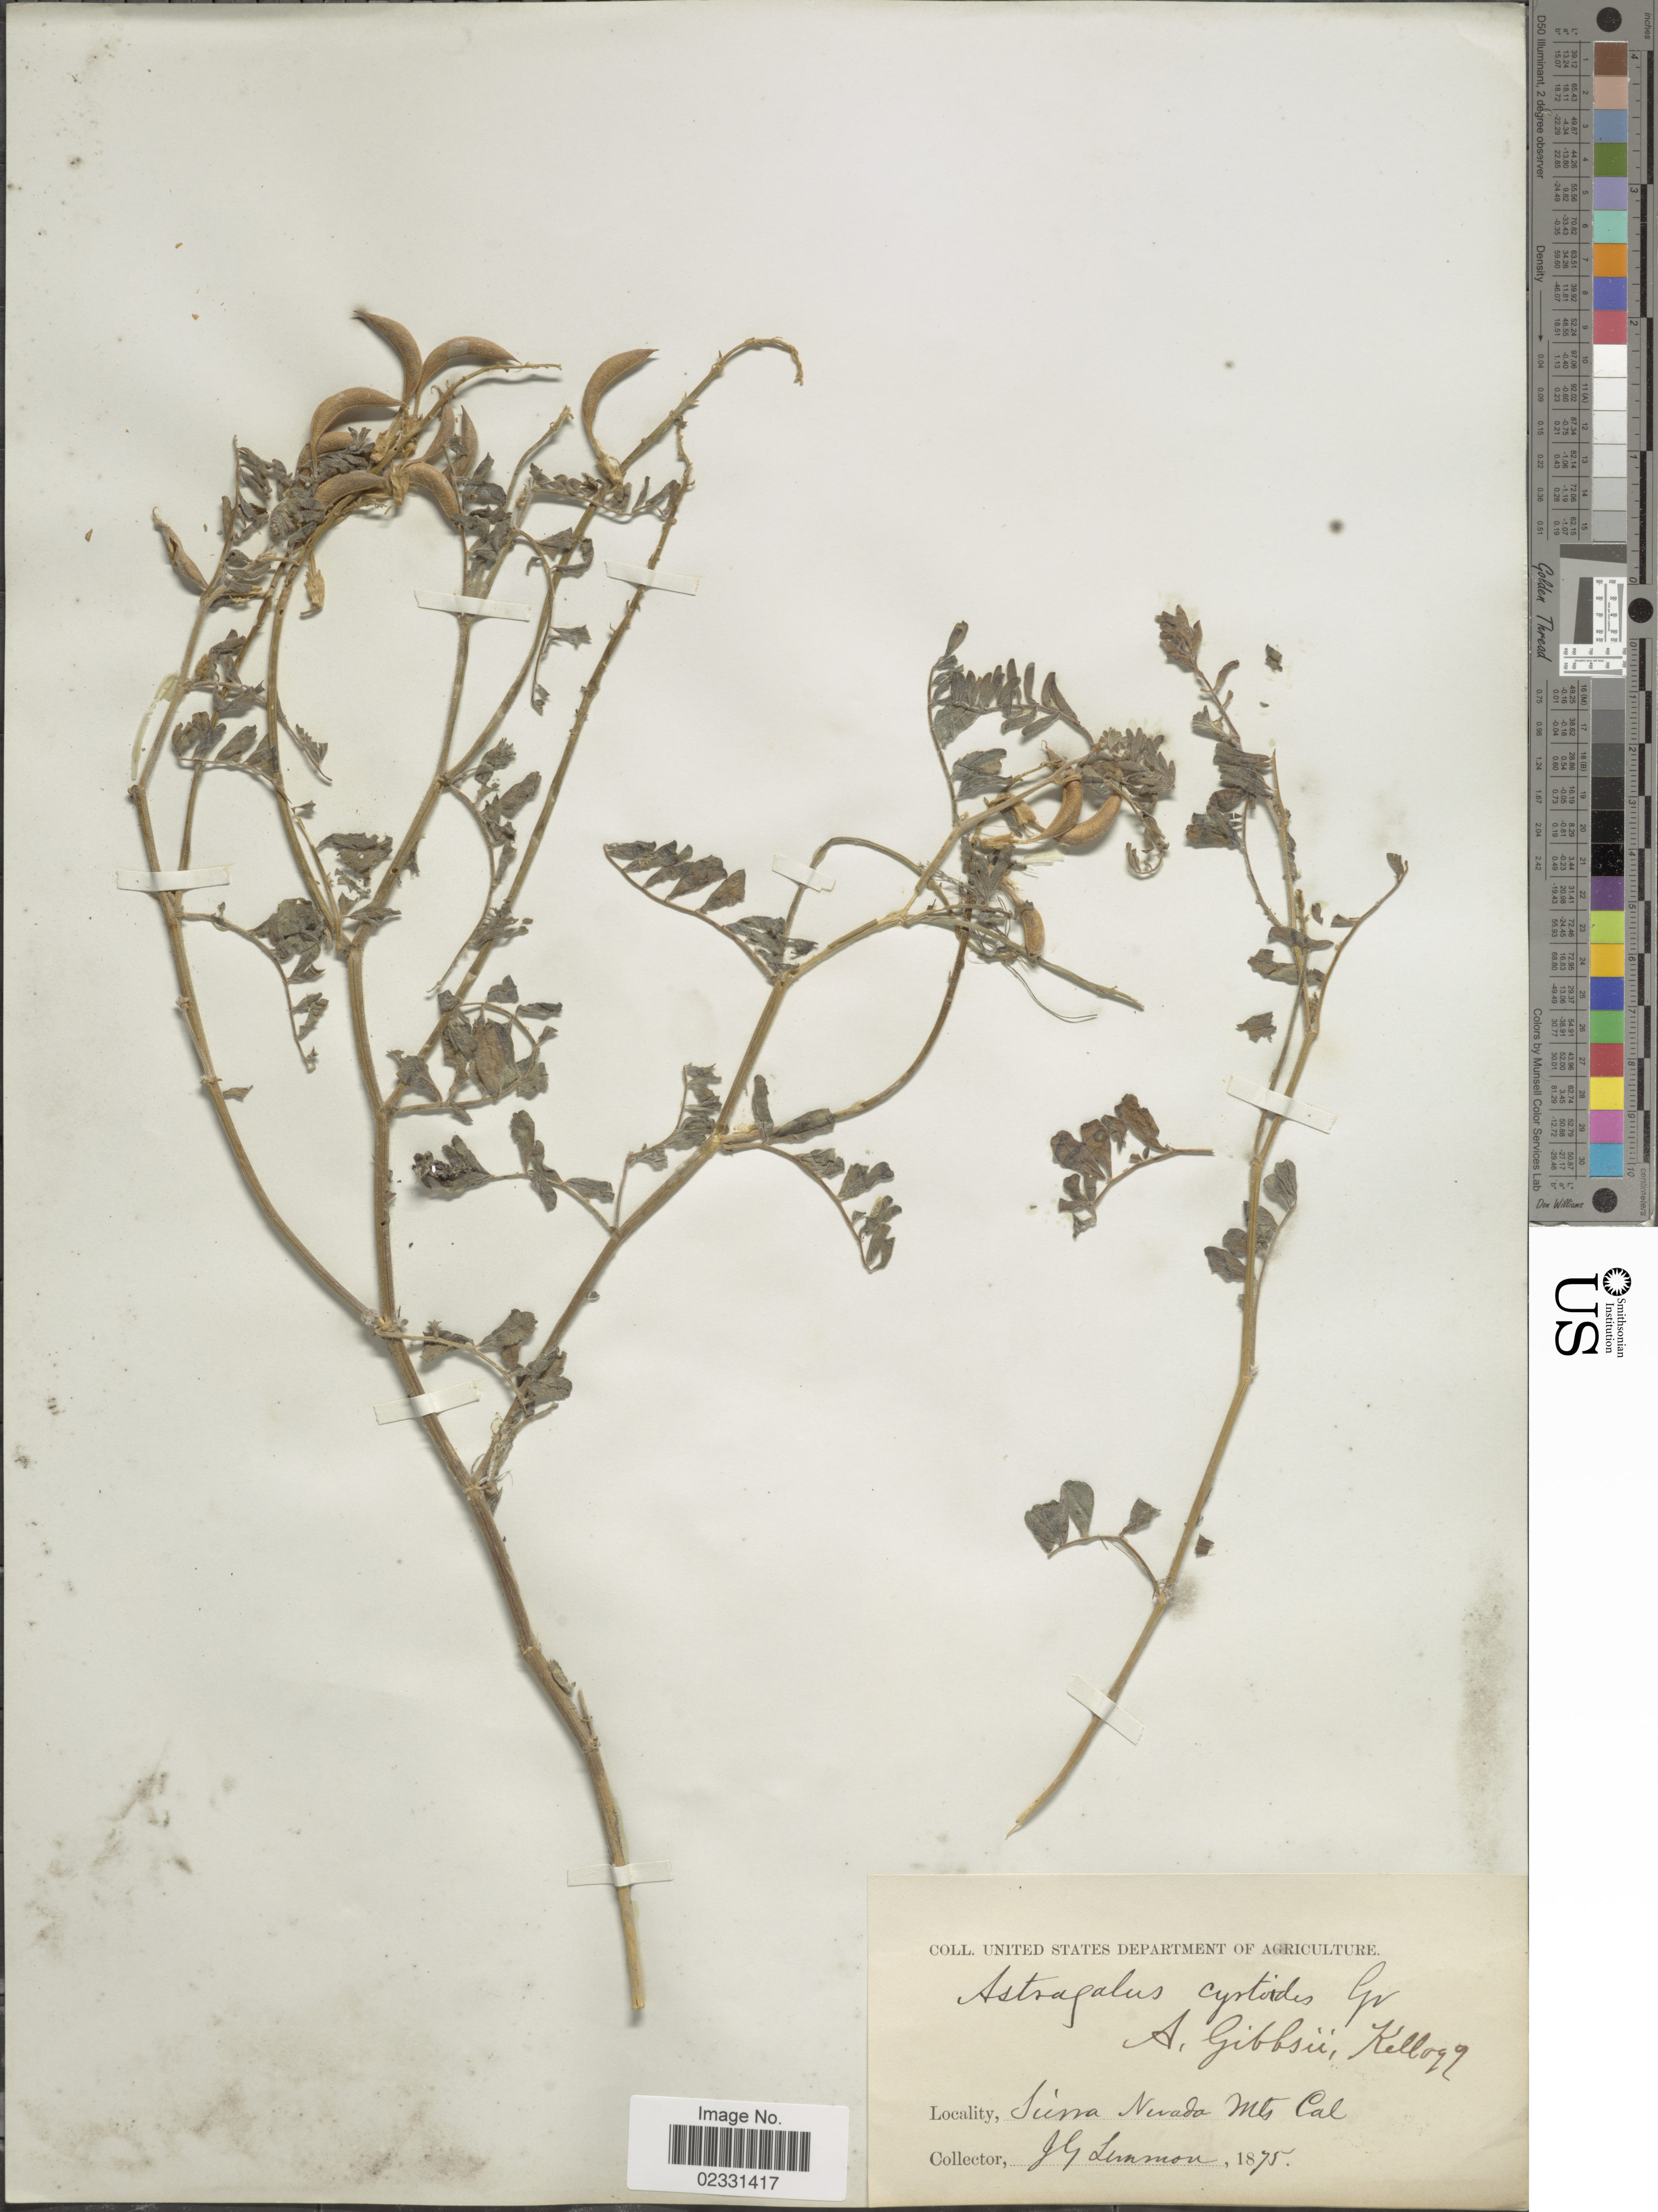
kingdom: Plantae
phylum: Tracheophyta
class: Magnoliopsida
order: Fabales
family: Fabaceae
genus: Astragalus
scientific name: Astragalus gibbsii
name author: Kellogg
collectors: J. Lemmon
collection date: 1875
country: United States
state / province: California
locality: Sierra Nevada Mts.